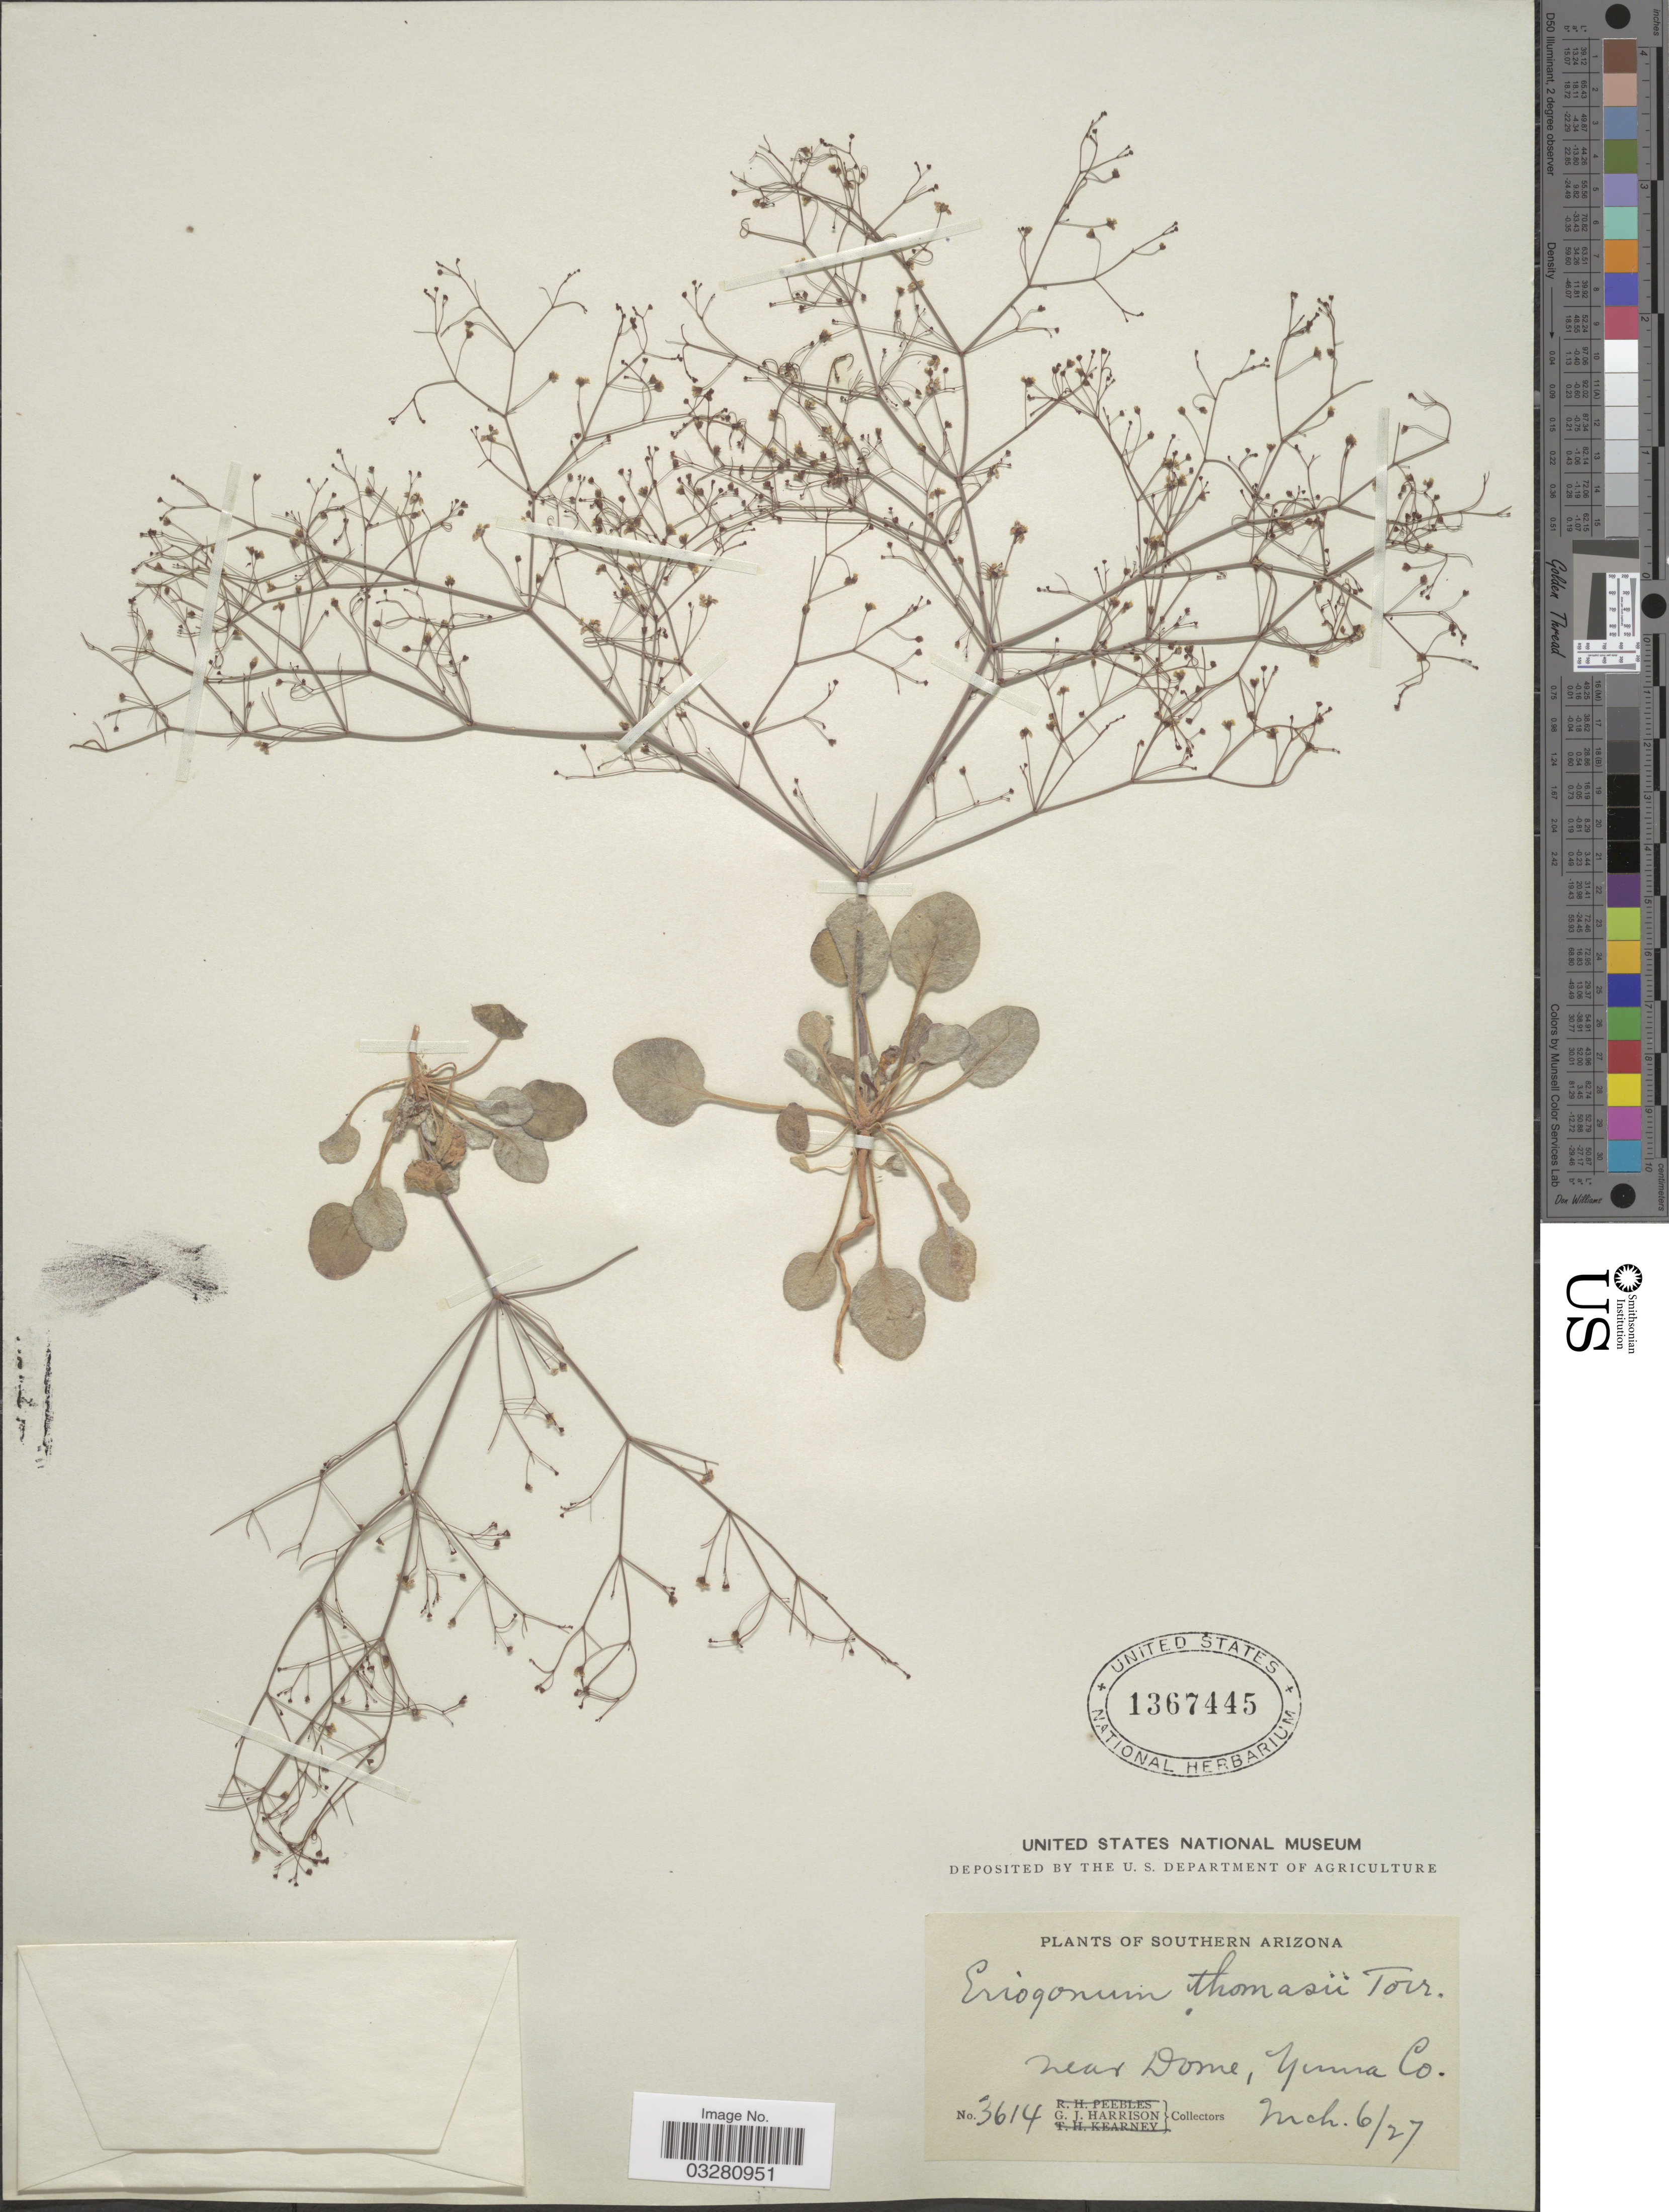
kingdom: Plantae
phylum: Tracheophyta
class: Magnoliopsida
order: Caryophyllales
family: Polygonaceae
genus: Eriogonum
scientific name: Eriogonum thomasii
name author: Torr.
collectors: G. J. Harrison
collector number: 3614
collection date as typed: Transcribed d/m/y: 6/3/27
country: United States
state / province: Arizona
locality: Southern Arizona. Near Dome, Yuma Co.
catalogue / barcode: US 1367445